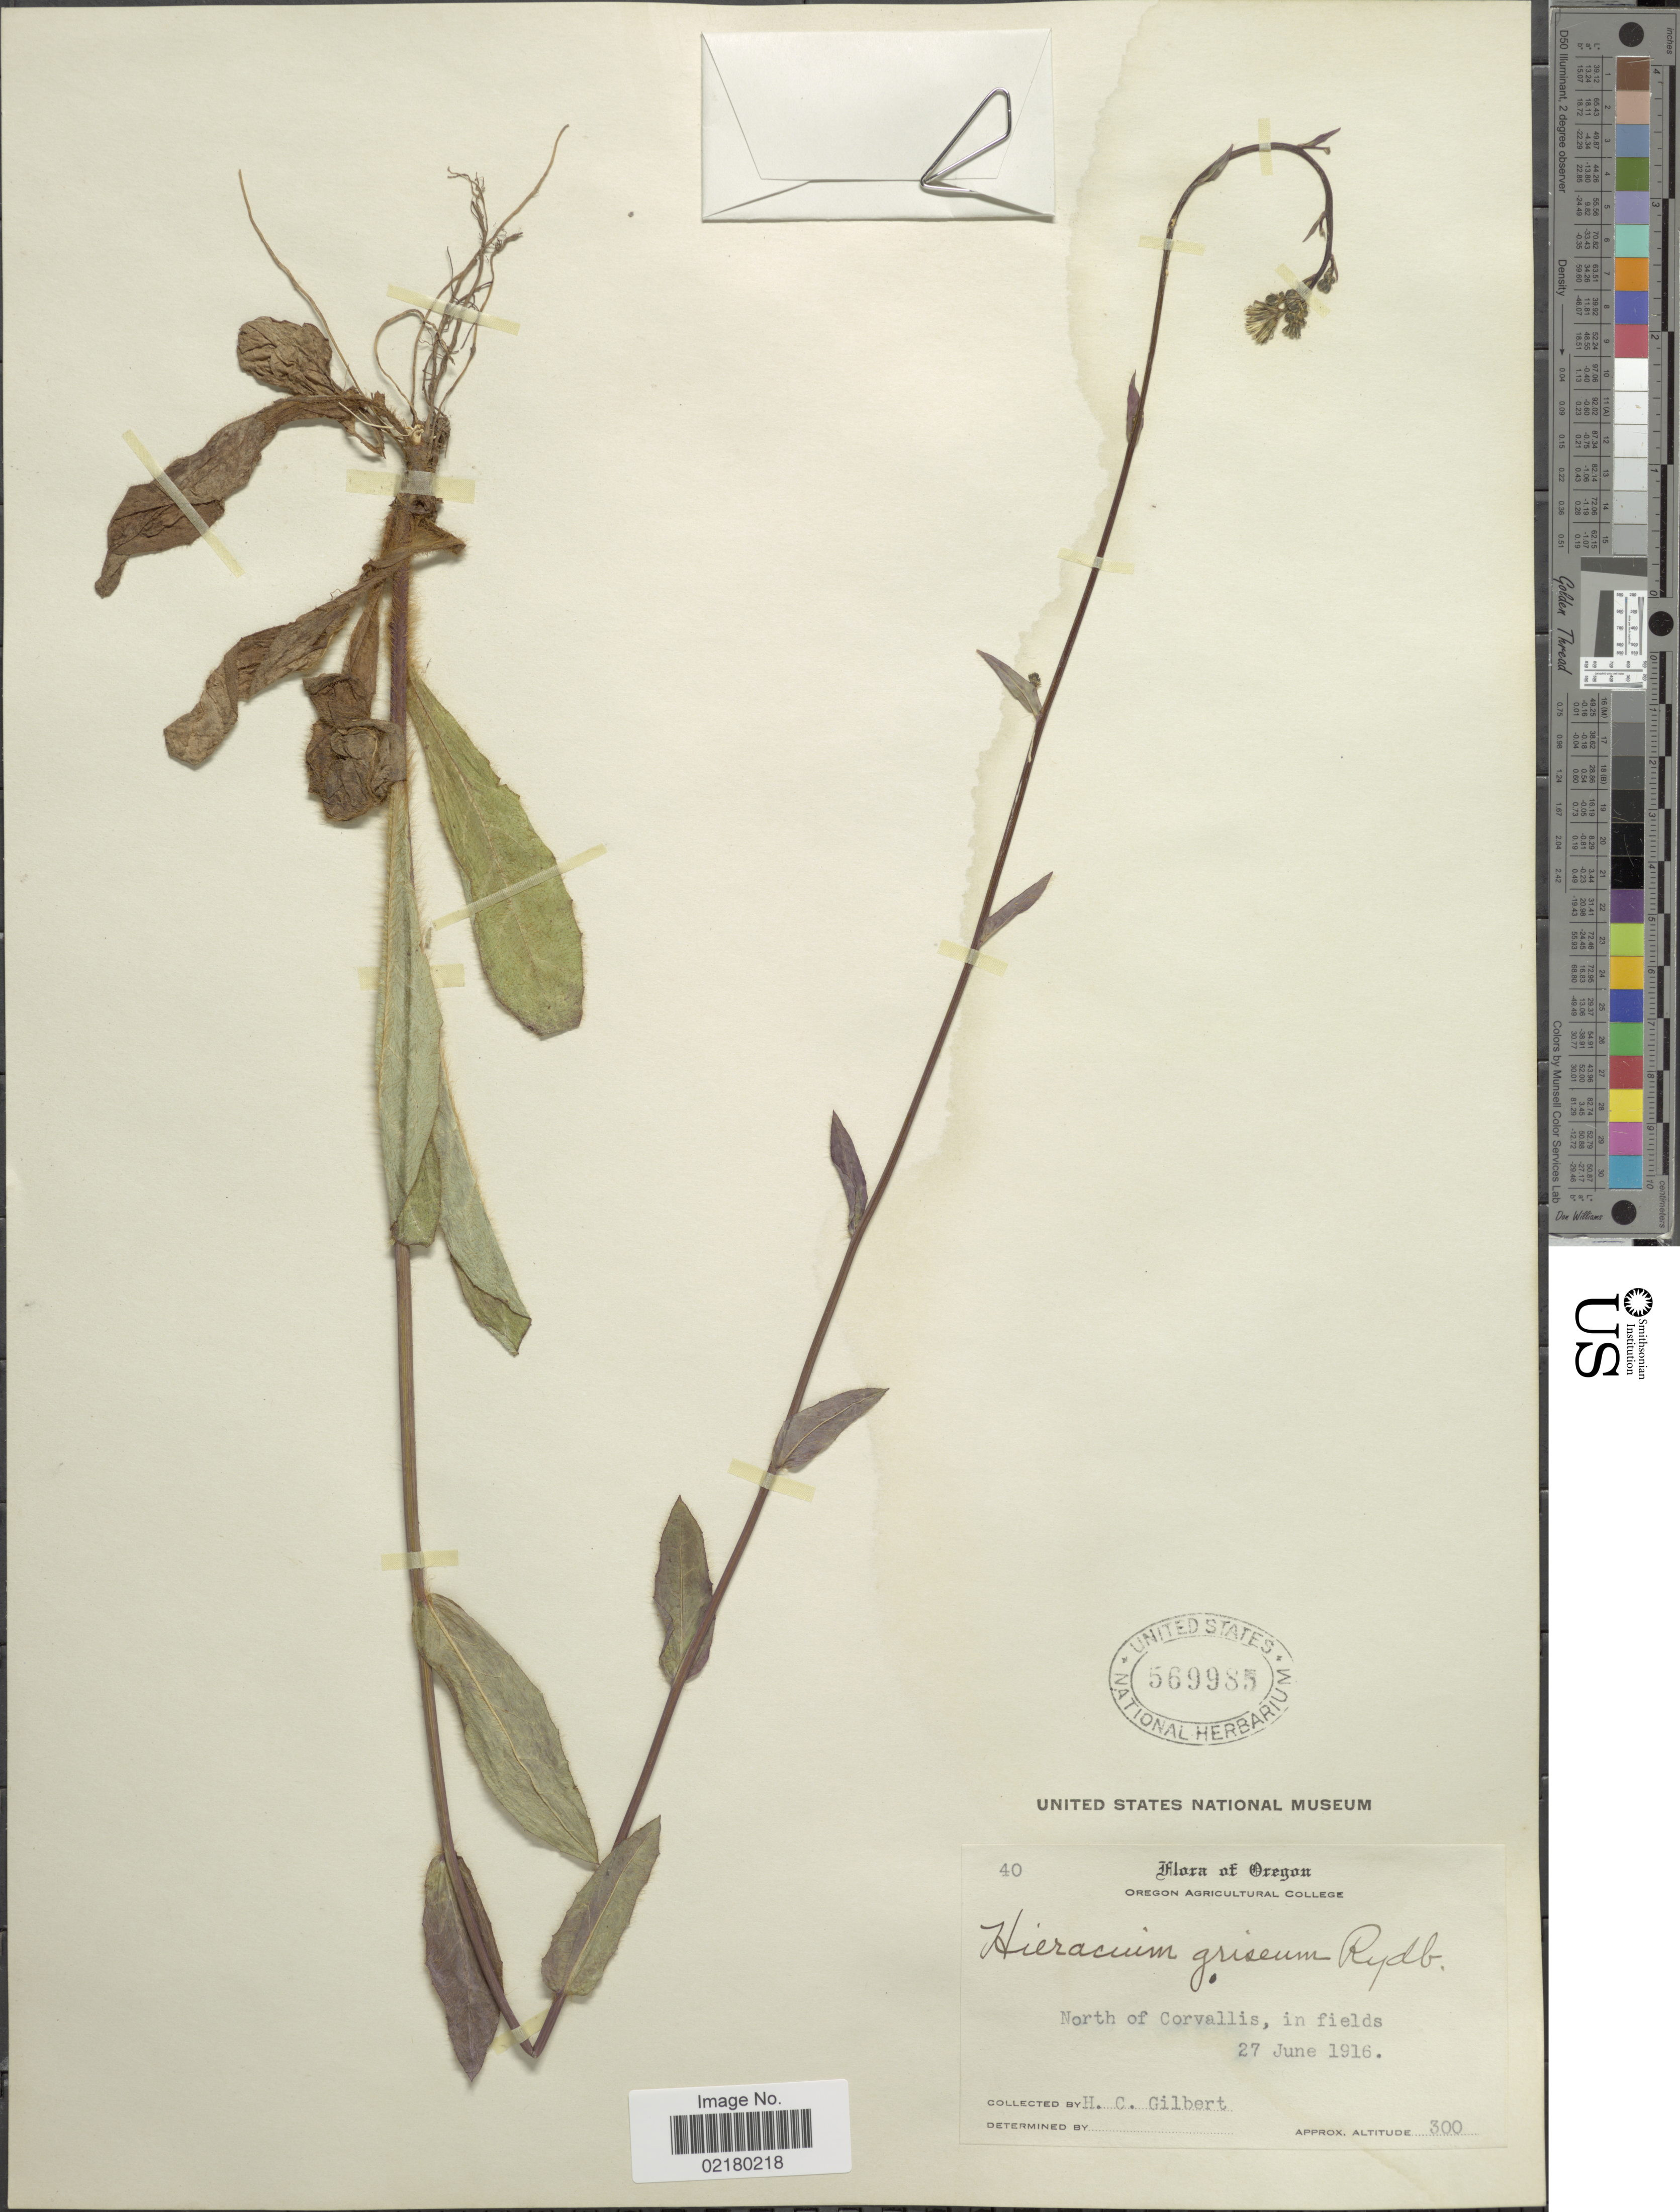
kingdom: Plantae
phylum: Tracheophyta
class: Magnoliopsida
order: Asterales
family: Asteraceae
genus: Hieracium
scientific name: Hieracium griseum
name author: Rydb.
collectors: H. Gilbert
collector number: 40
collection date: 1916-06-27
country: United States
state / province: Oregon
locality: North of Corvallis, in fields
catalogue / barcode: US 569985